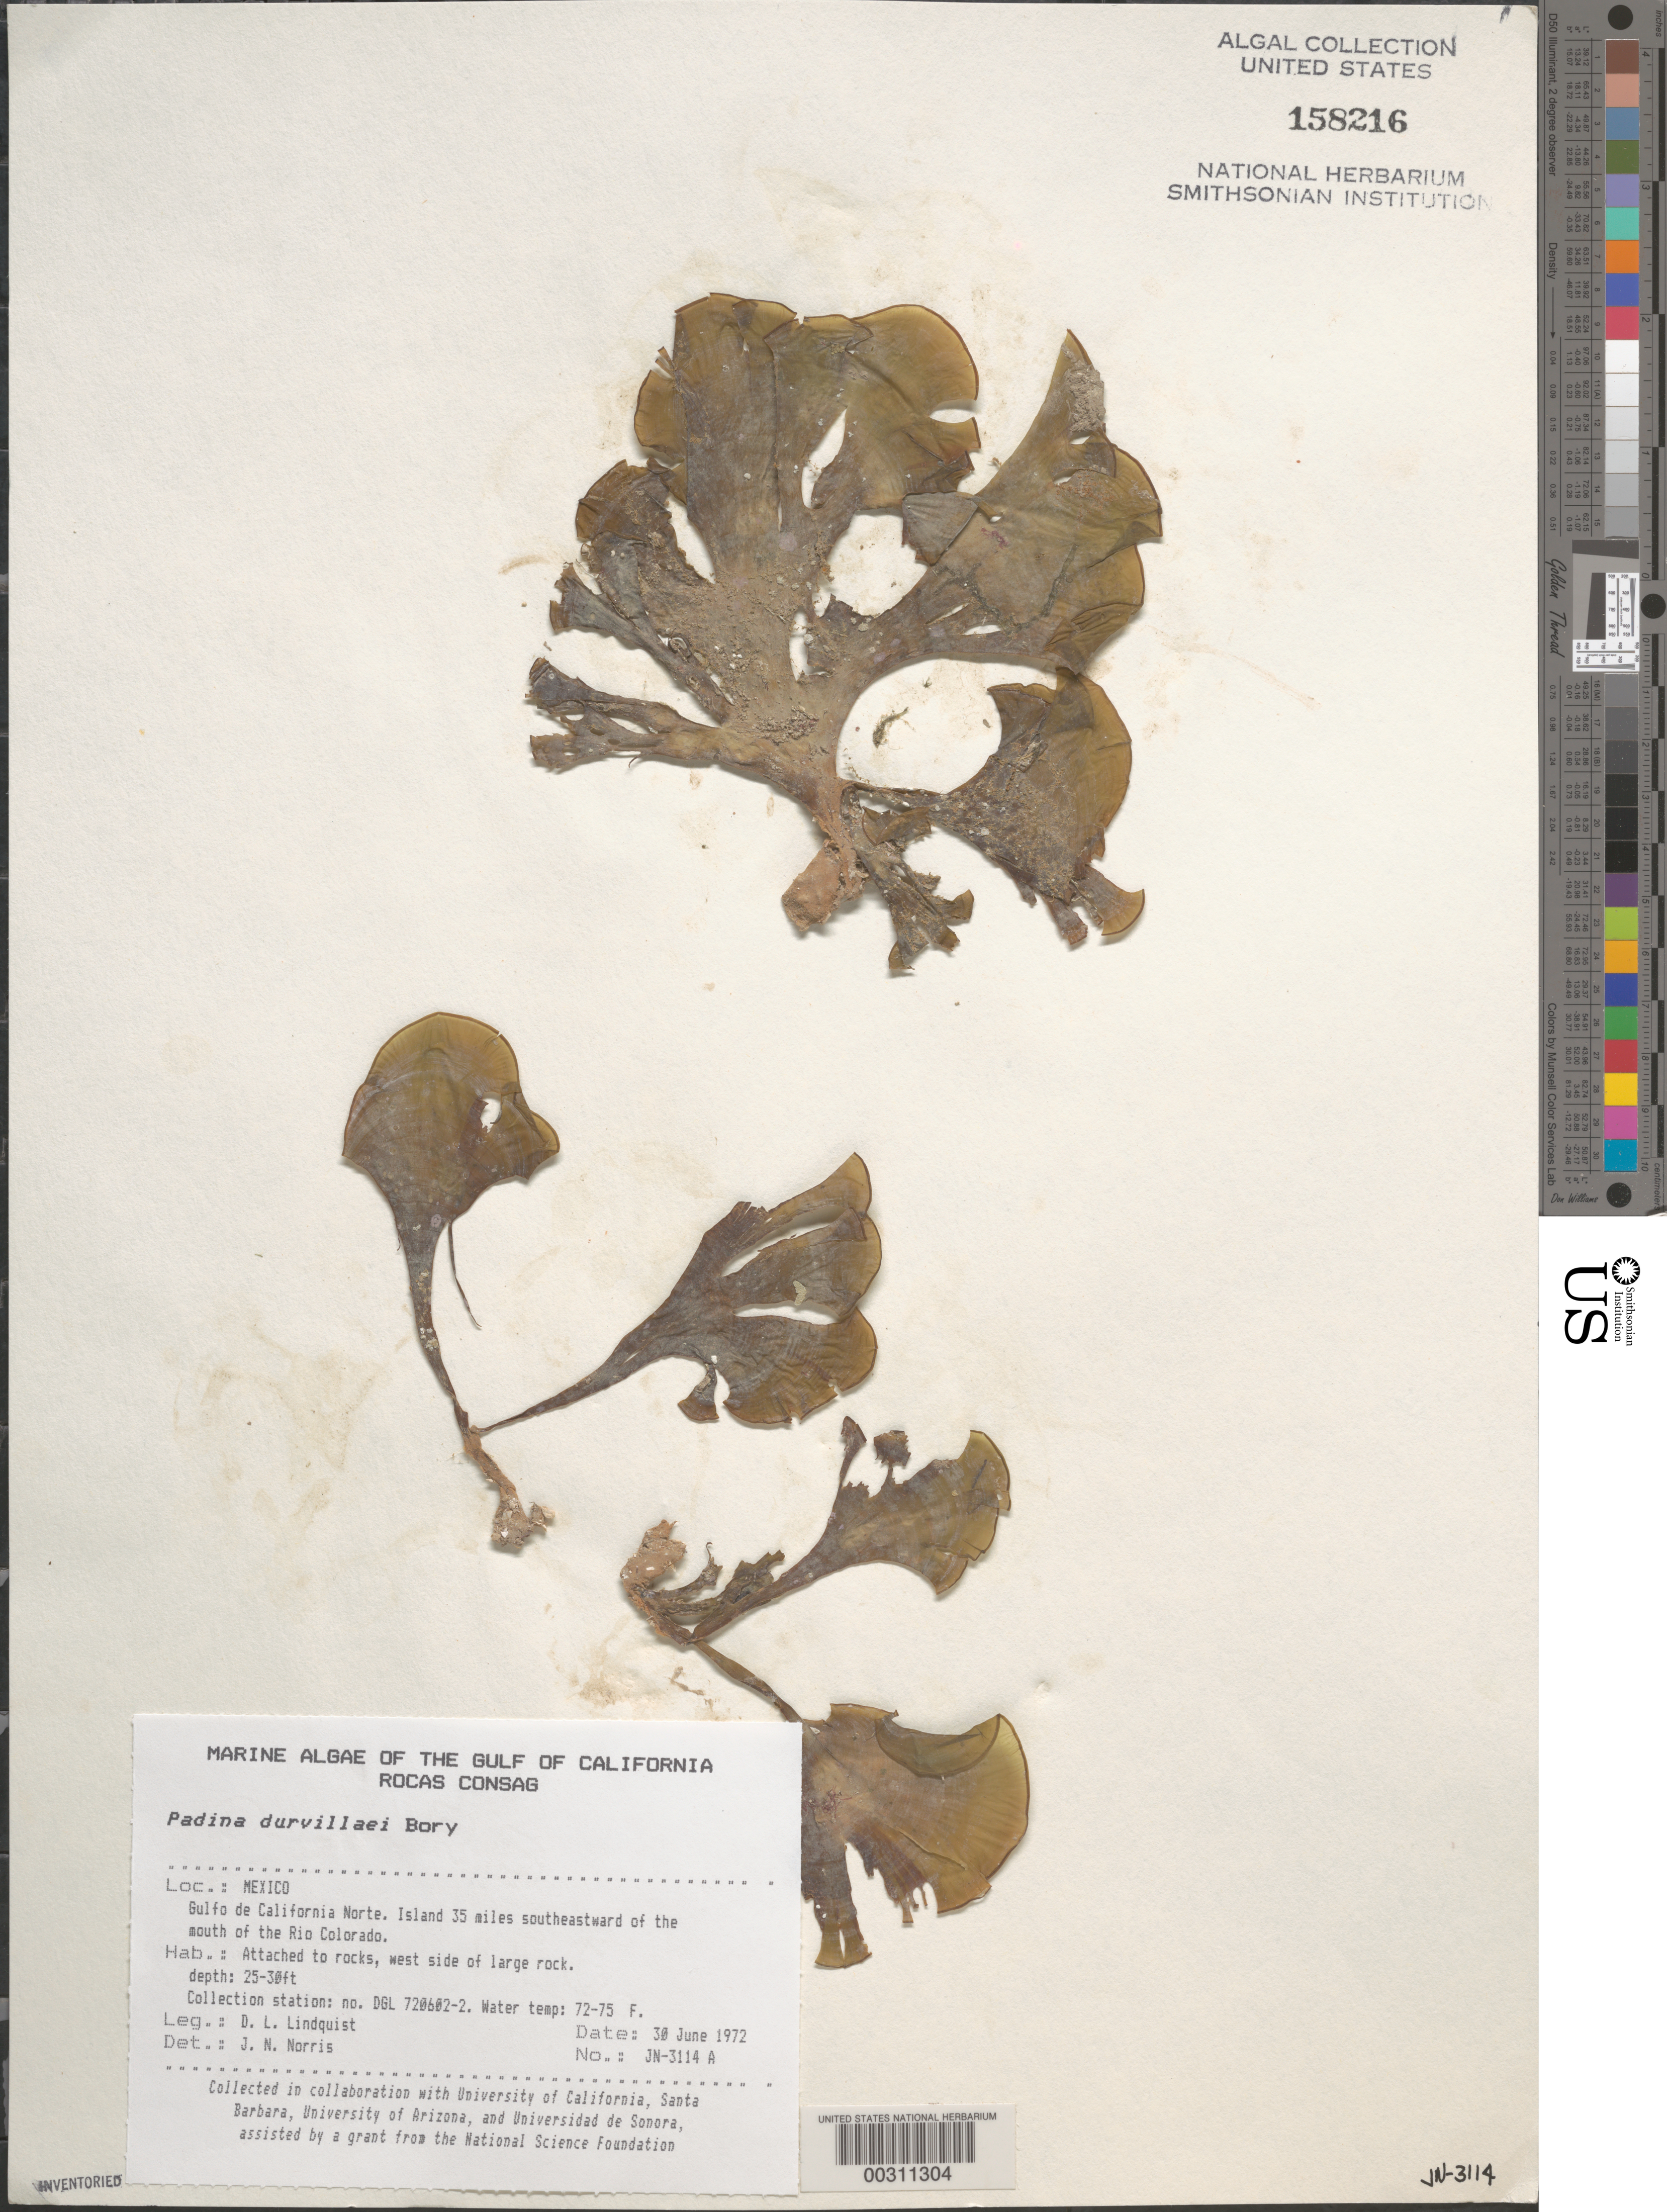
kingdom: Chromista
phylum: Ochrophyta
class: Phaeophyceae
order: Dictyotales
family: Dictyotaceae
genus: Padina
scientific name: Padina durvillaei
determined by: Norris, James N.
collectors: D. Lindquist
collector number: JN-3114a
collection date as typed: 30 Jun 1972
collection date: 1972-06-30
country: Mexico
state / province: Baja California Norte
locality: Rocas Consag, 35 miles southeast of Rio Colorado mouth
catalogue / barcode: US 158216